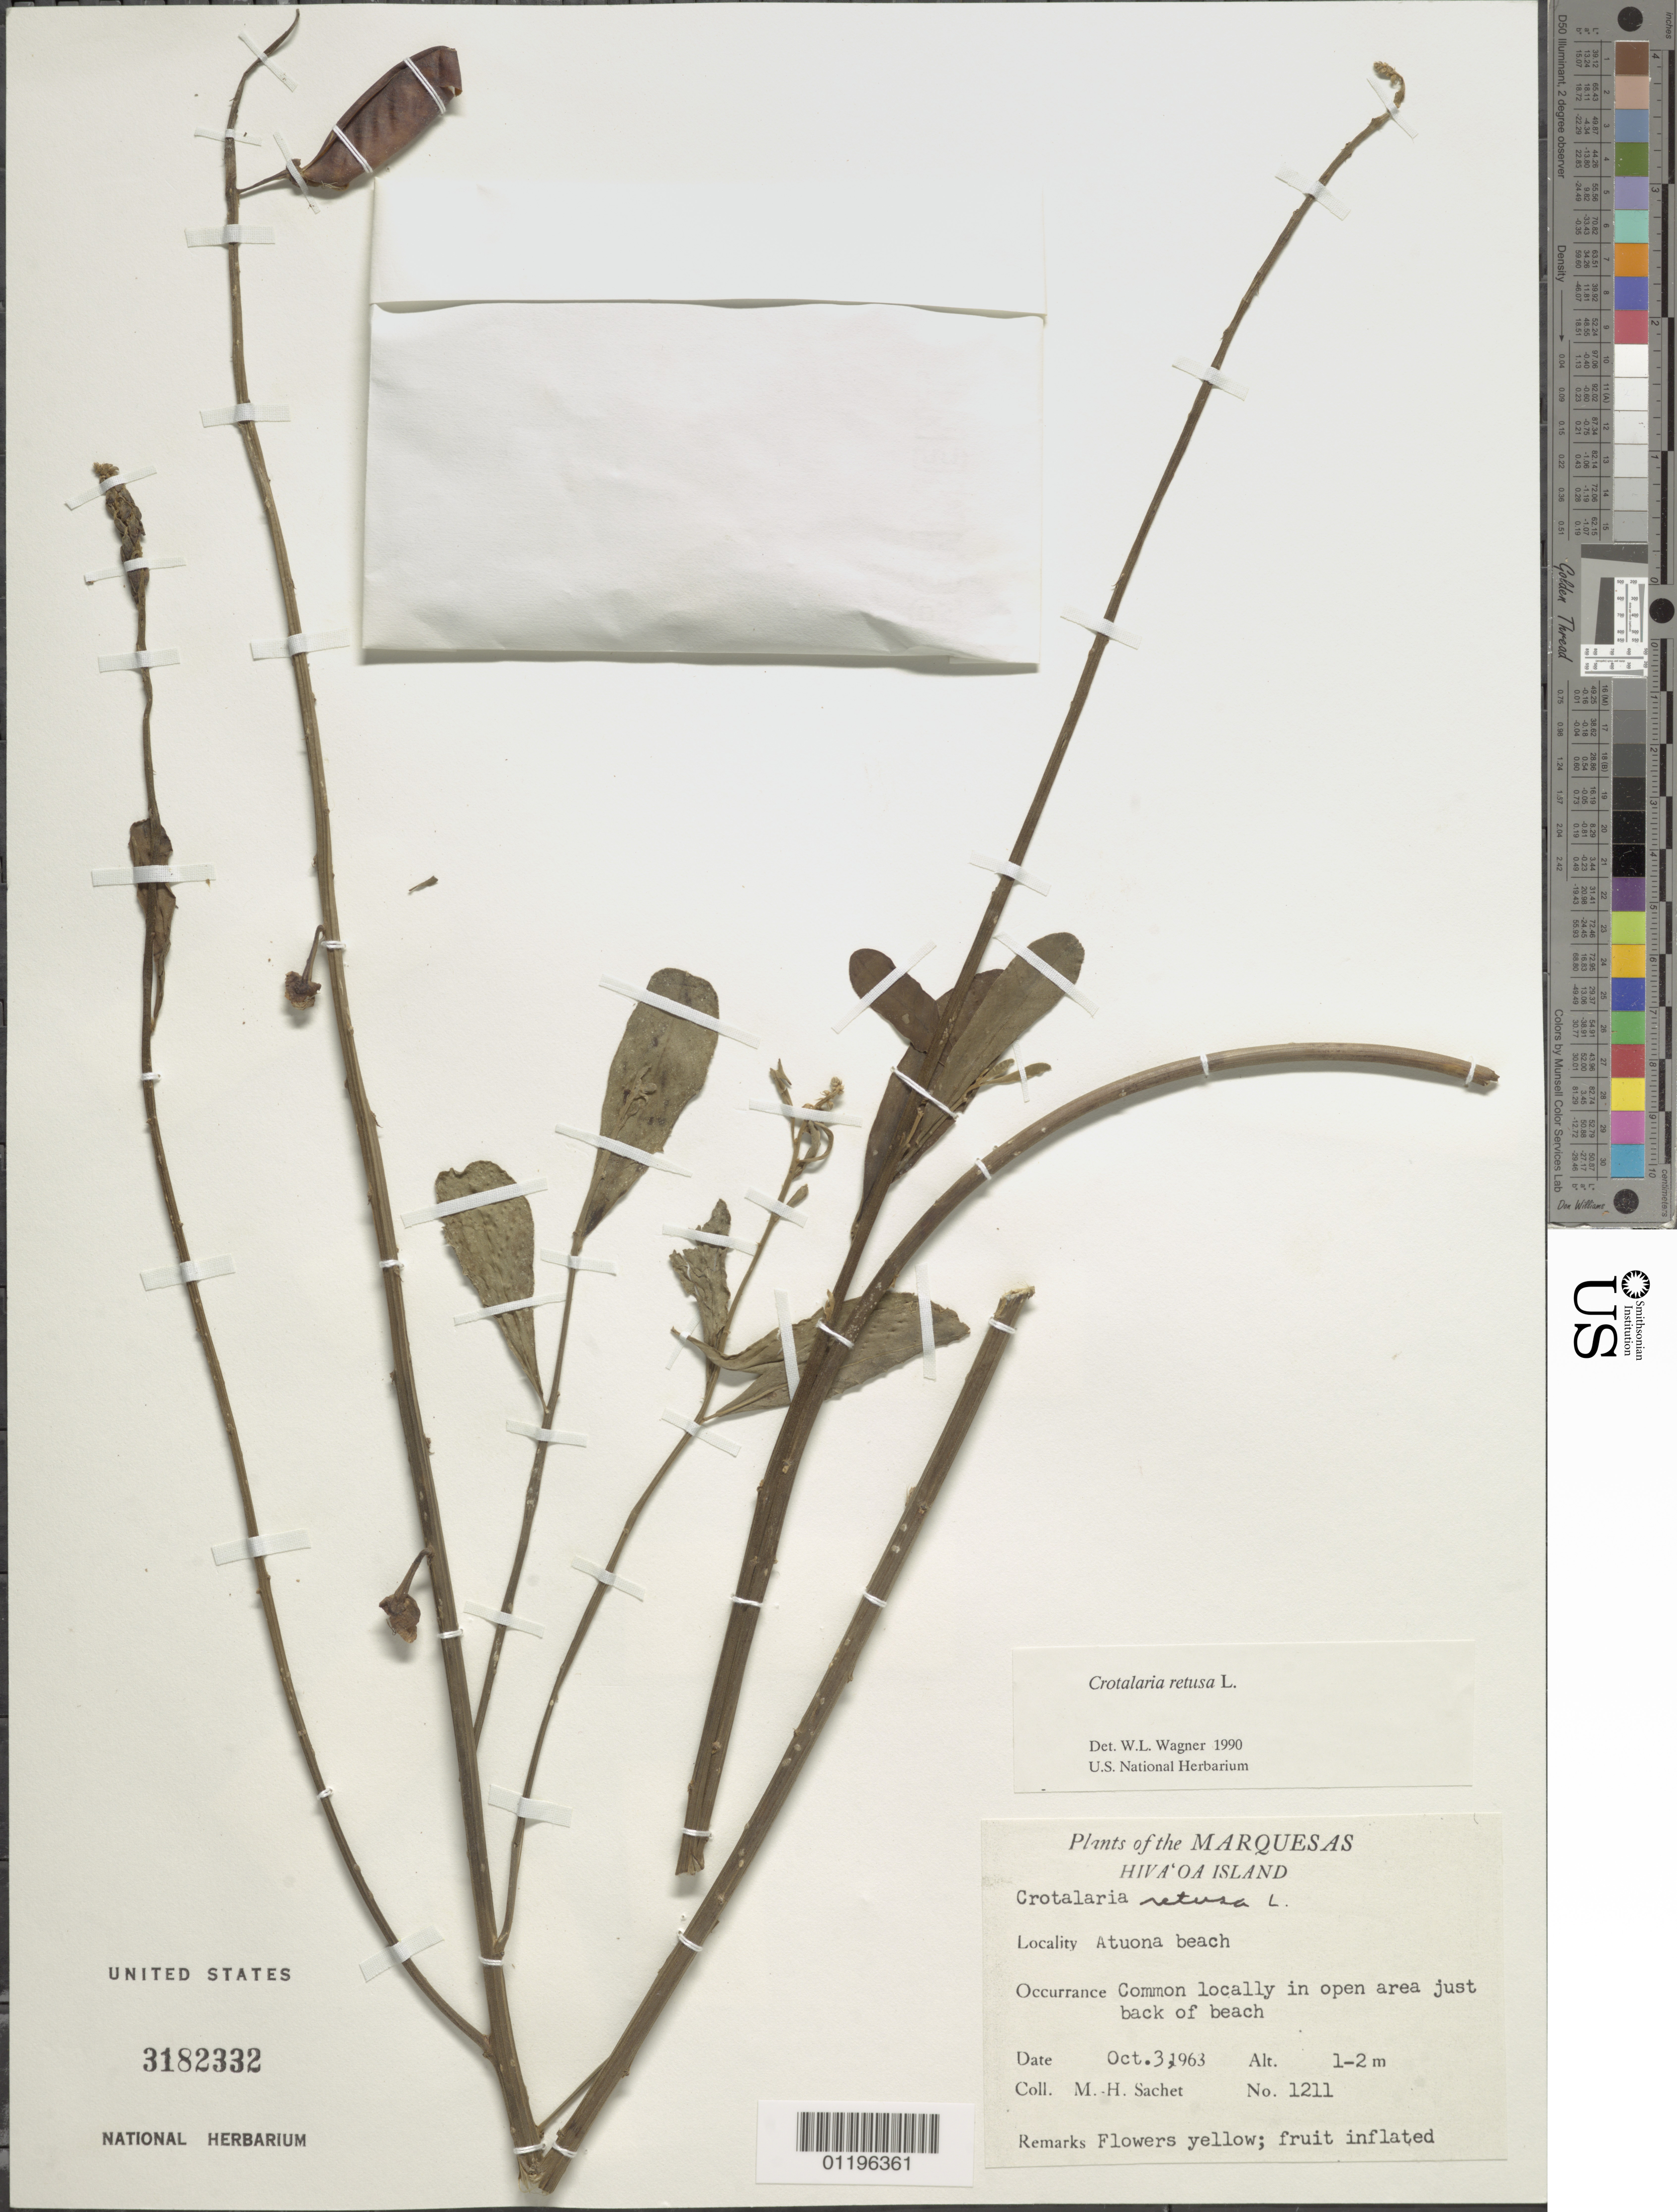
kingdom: Plantae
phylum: Tracheophyta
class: Magnoliopsida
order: Fabales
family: Fabaceae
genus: Crotalaria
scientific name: Crotalaria retusa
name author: L.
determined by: Wagner, W. L., (BOT), Smithsonian Institution - National Museum of Natural History (UNITED STATES)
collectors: M.-H. Sachet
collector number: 1211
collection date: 1963-10-03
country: French Polynesia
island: Hiva Oa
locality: Atuona beach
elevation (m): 1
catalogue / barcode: US 3182332